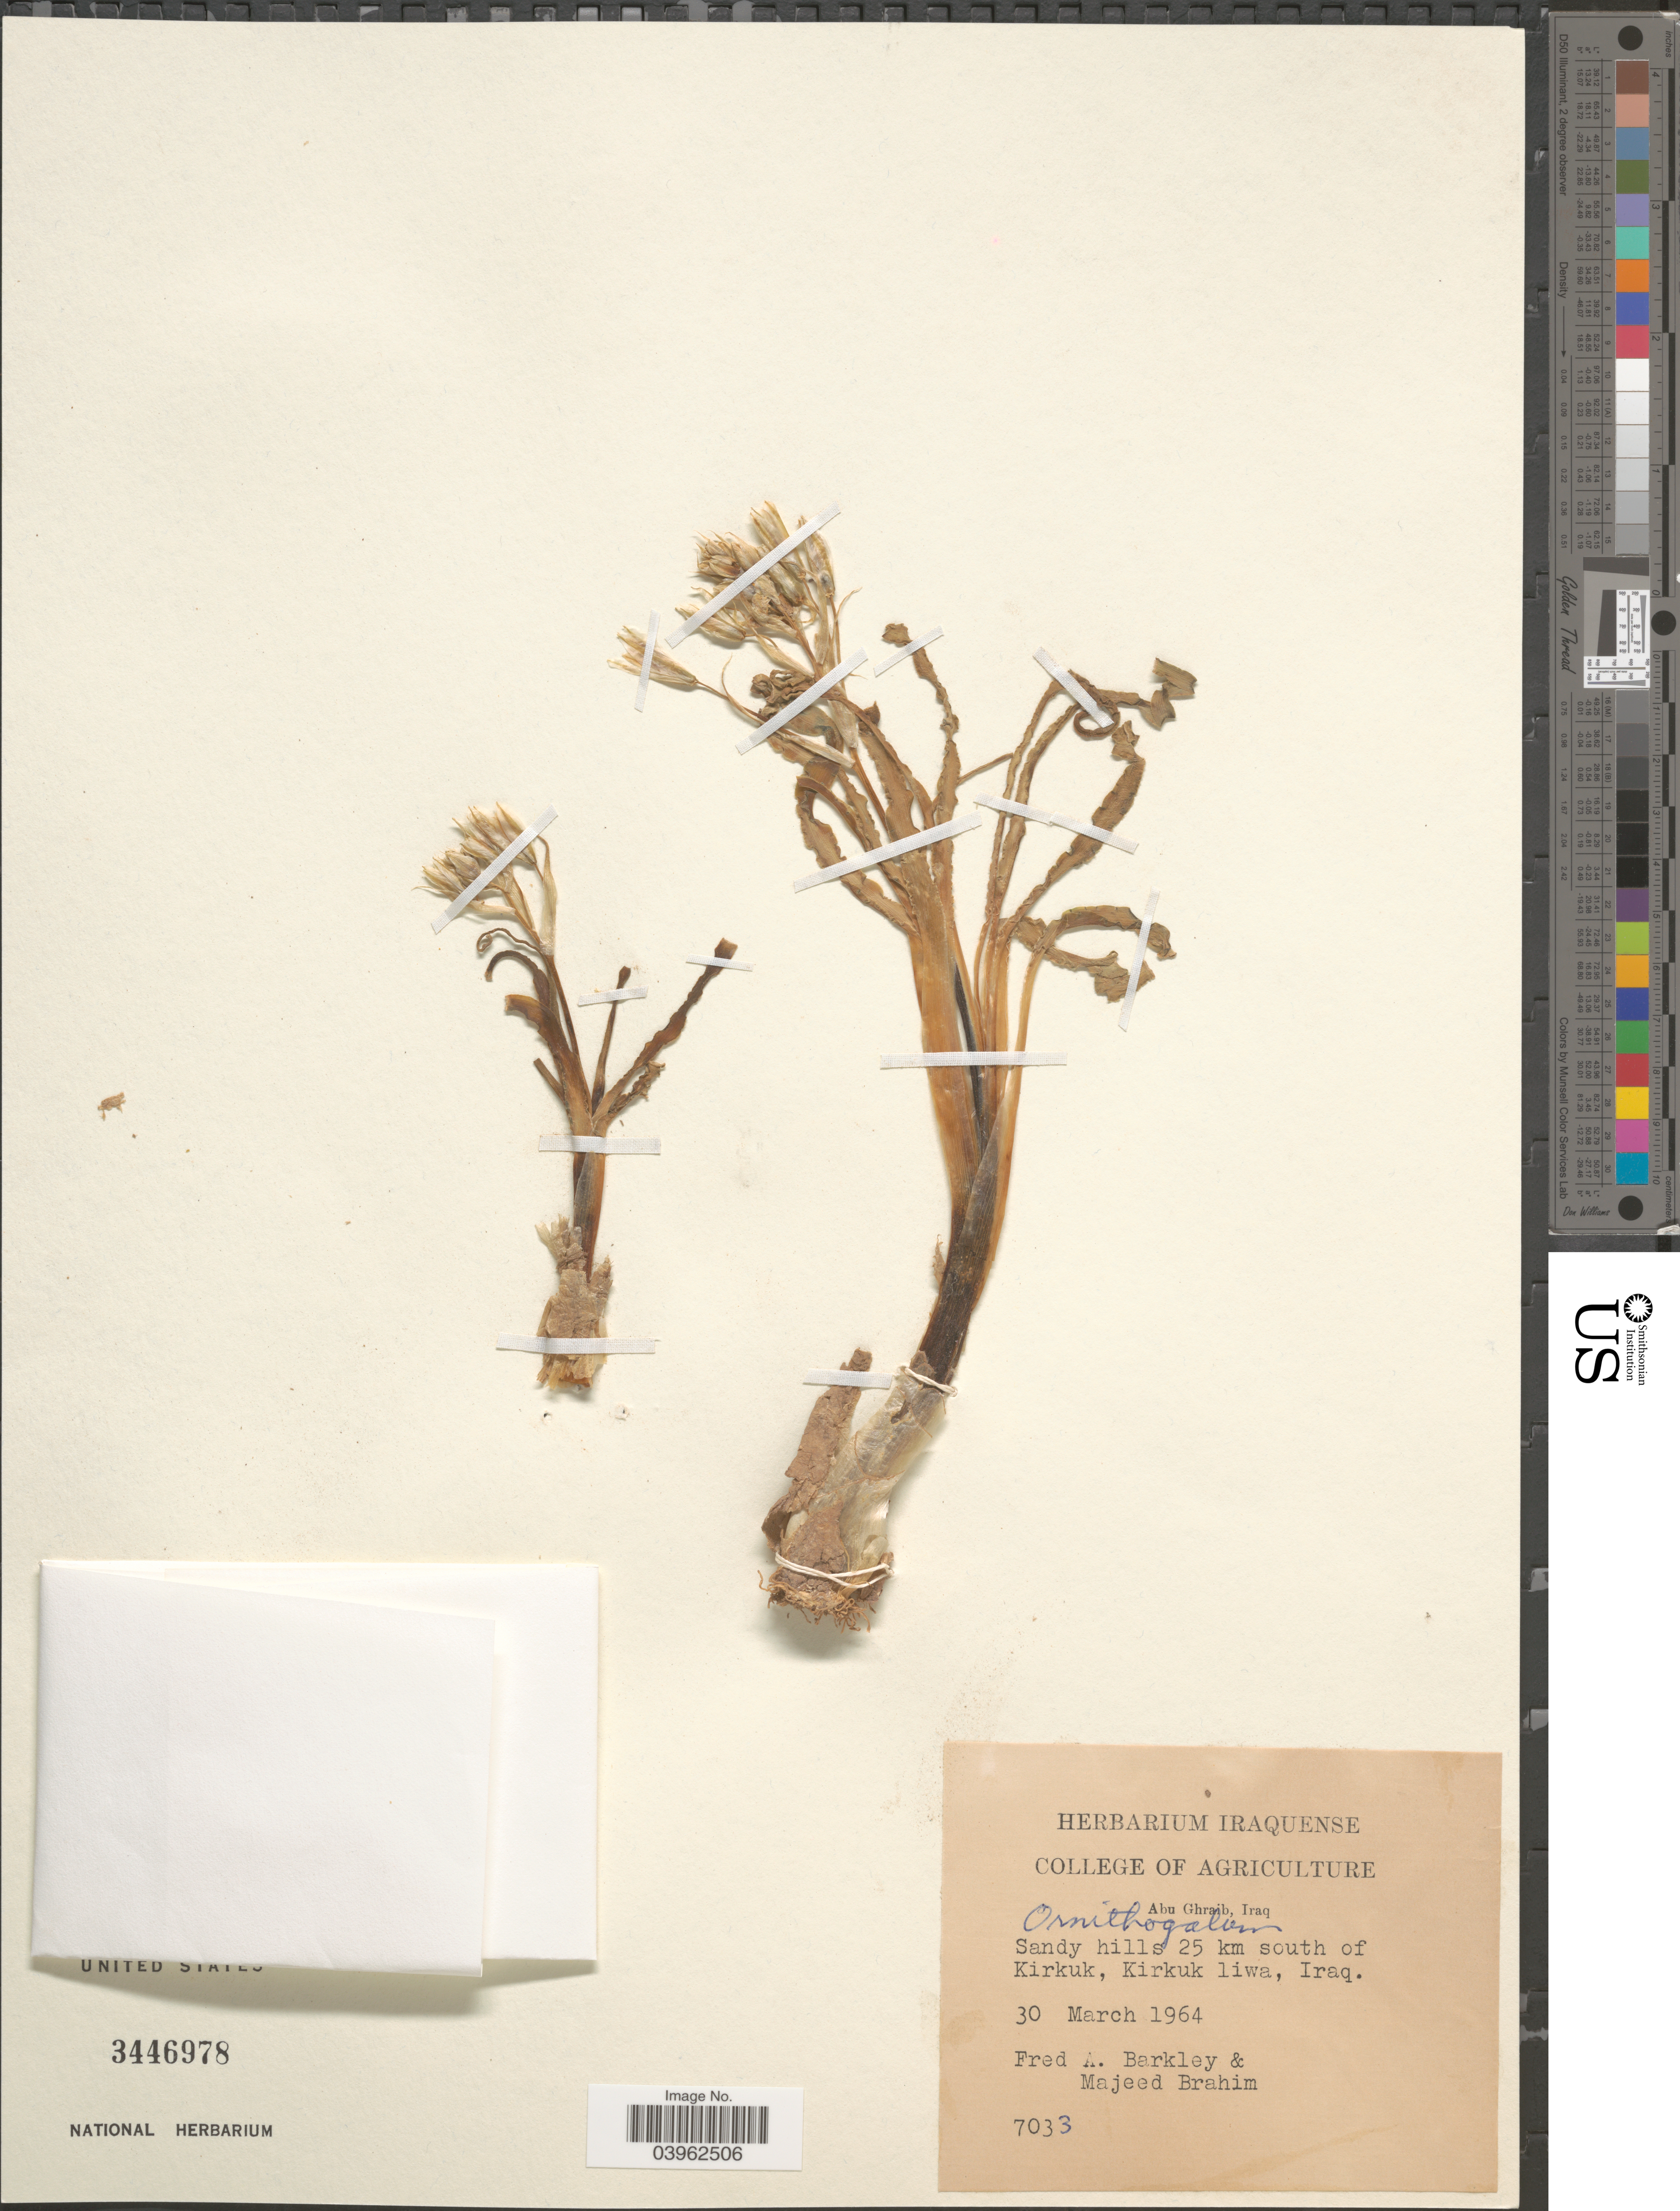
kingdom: Plantae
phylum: Tracheophyta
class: Liliopsida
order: Asparagales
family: Asparagaceae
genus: Ornithogalum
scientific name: Ornithogalum sp.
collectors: F. A. Barkley & M. Brahim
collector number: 7033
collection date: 1964-03-30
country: Iraq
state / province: Kirkūk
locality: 25 km south of Kirkuk, Kirkuk liwa.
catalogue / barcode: US 3446978